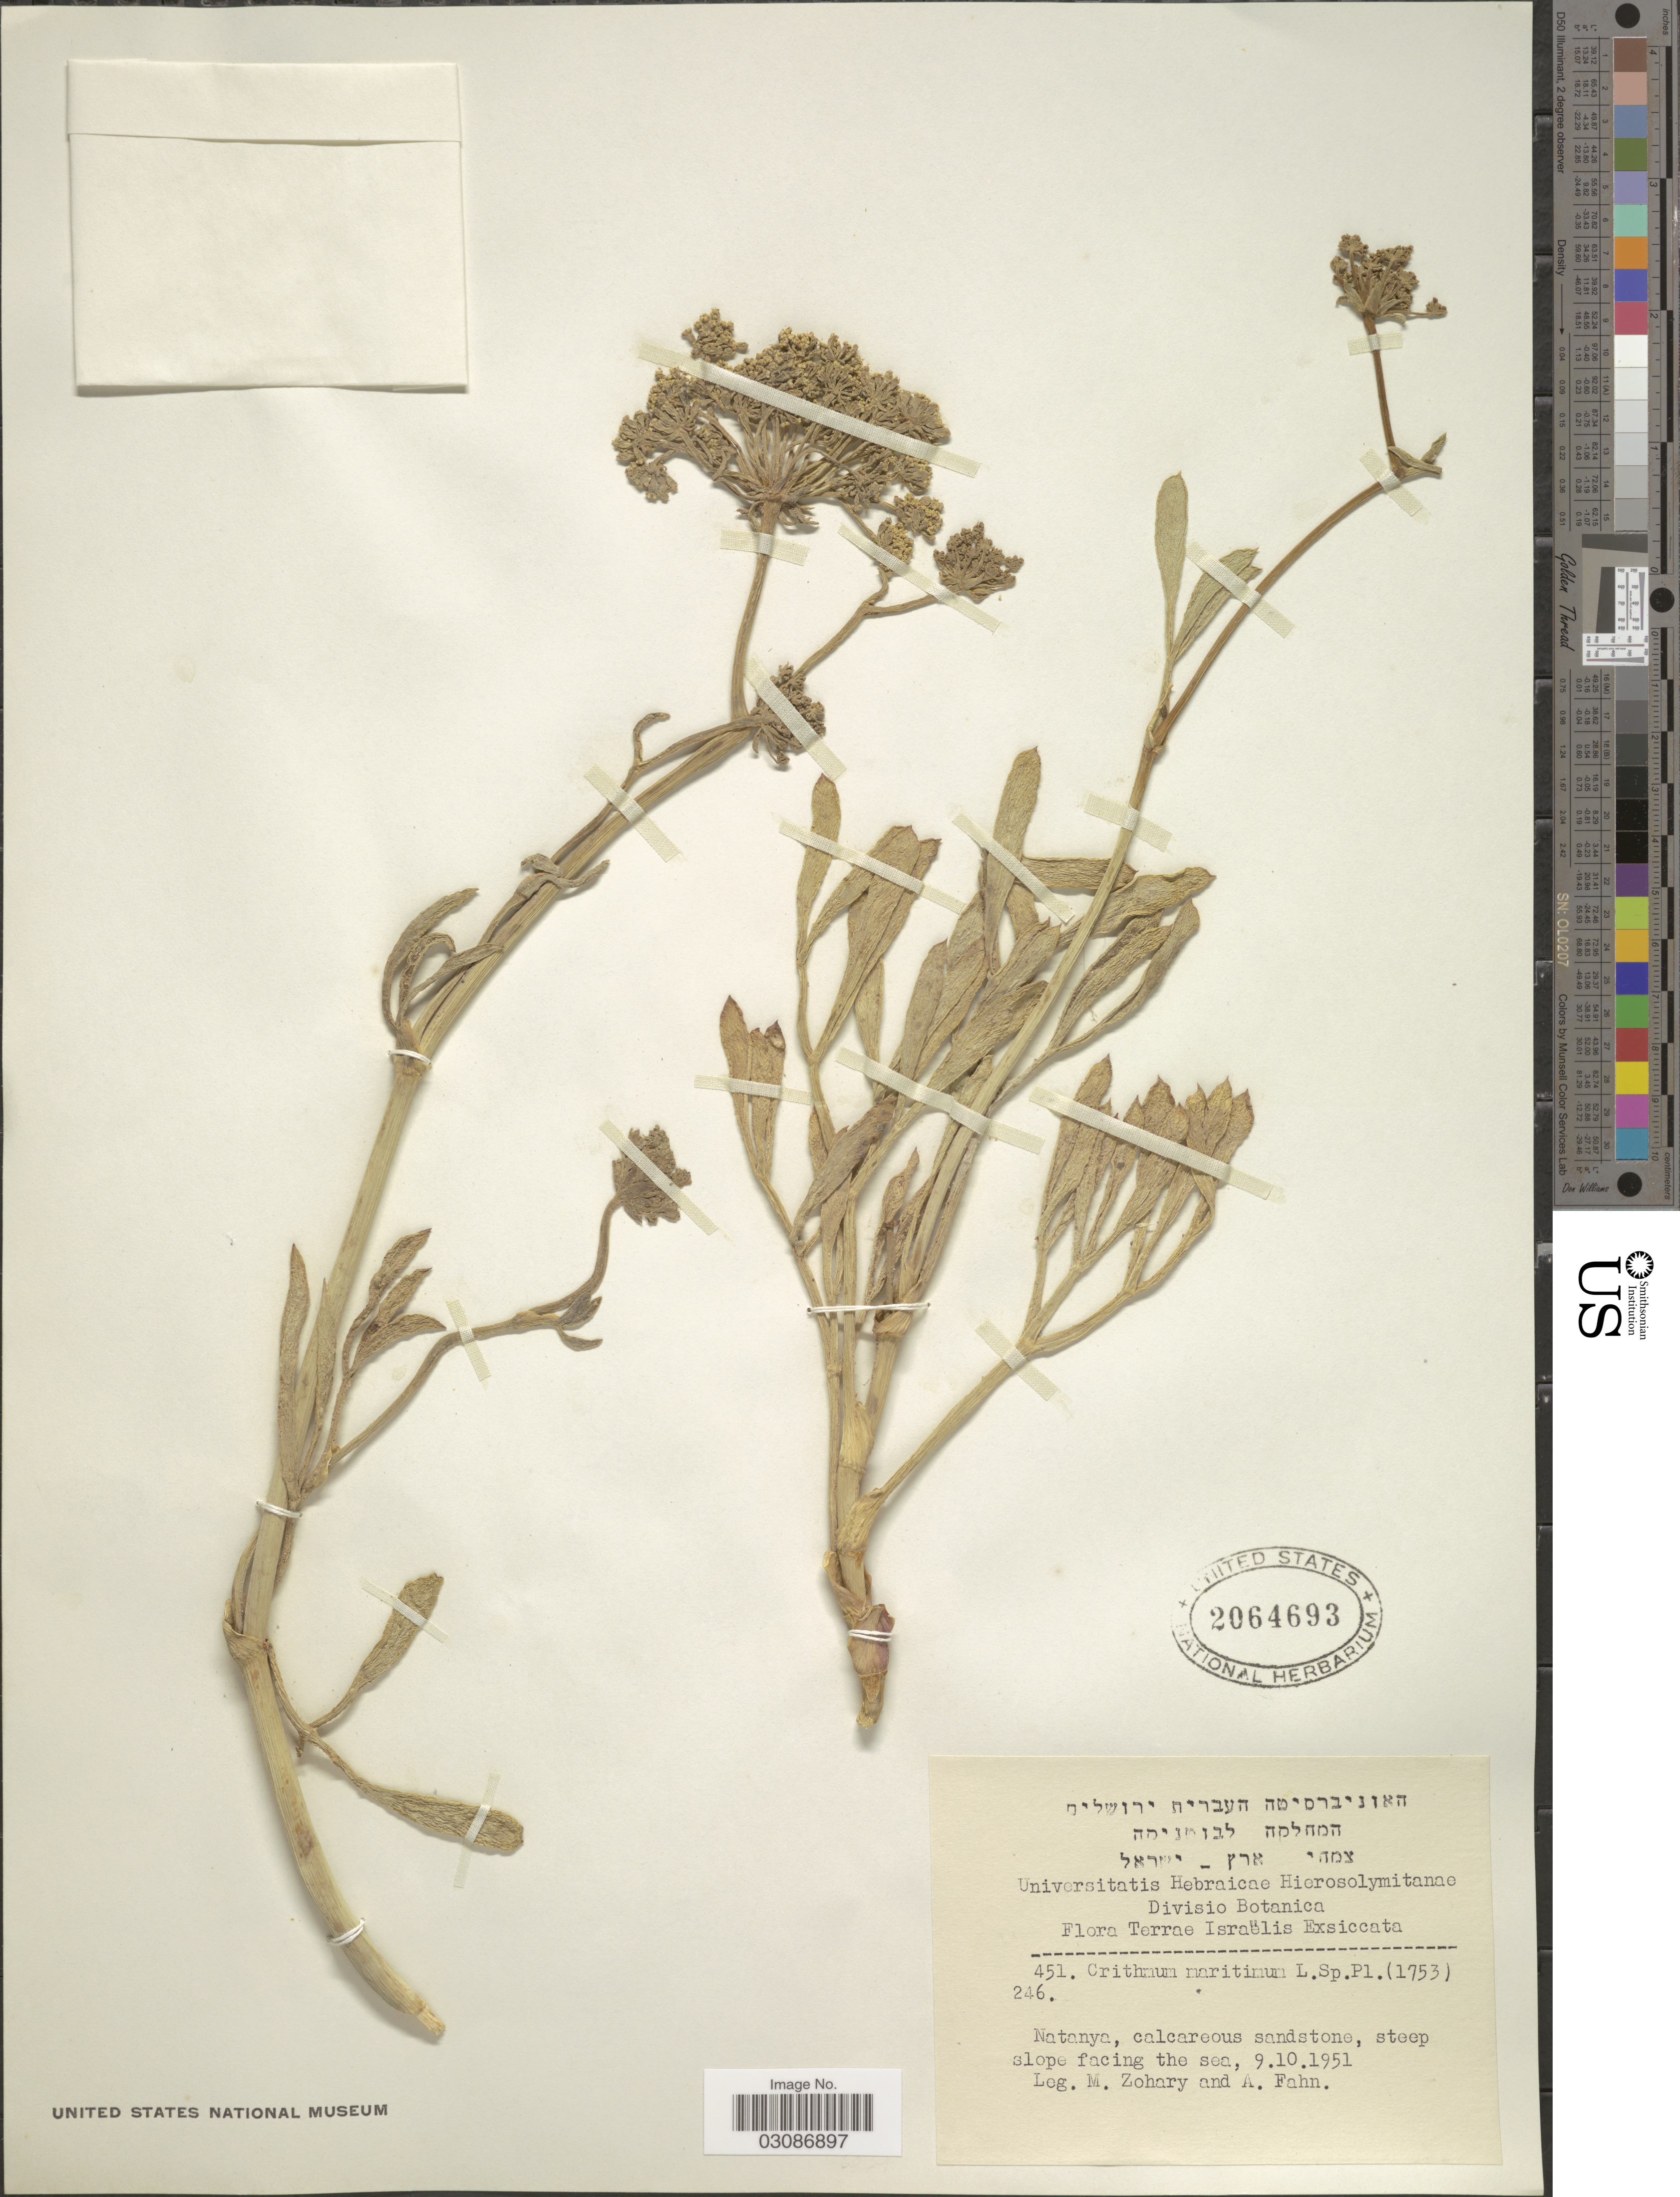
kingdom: Plantae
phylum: Tracheophyta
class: Magnoliopsida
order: Apiales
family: Apiaceae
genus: Crithmum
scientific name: Crithmum maritimum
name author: L.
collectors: M. Zohary & A. Fahn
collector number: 451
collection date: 1951-10-09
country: Israel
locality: Natanya, steep slope facing the sea.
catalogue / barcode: US 2064693